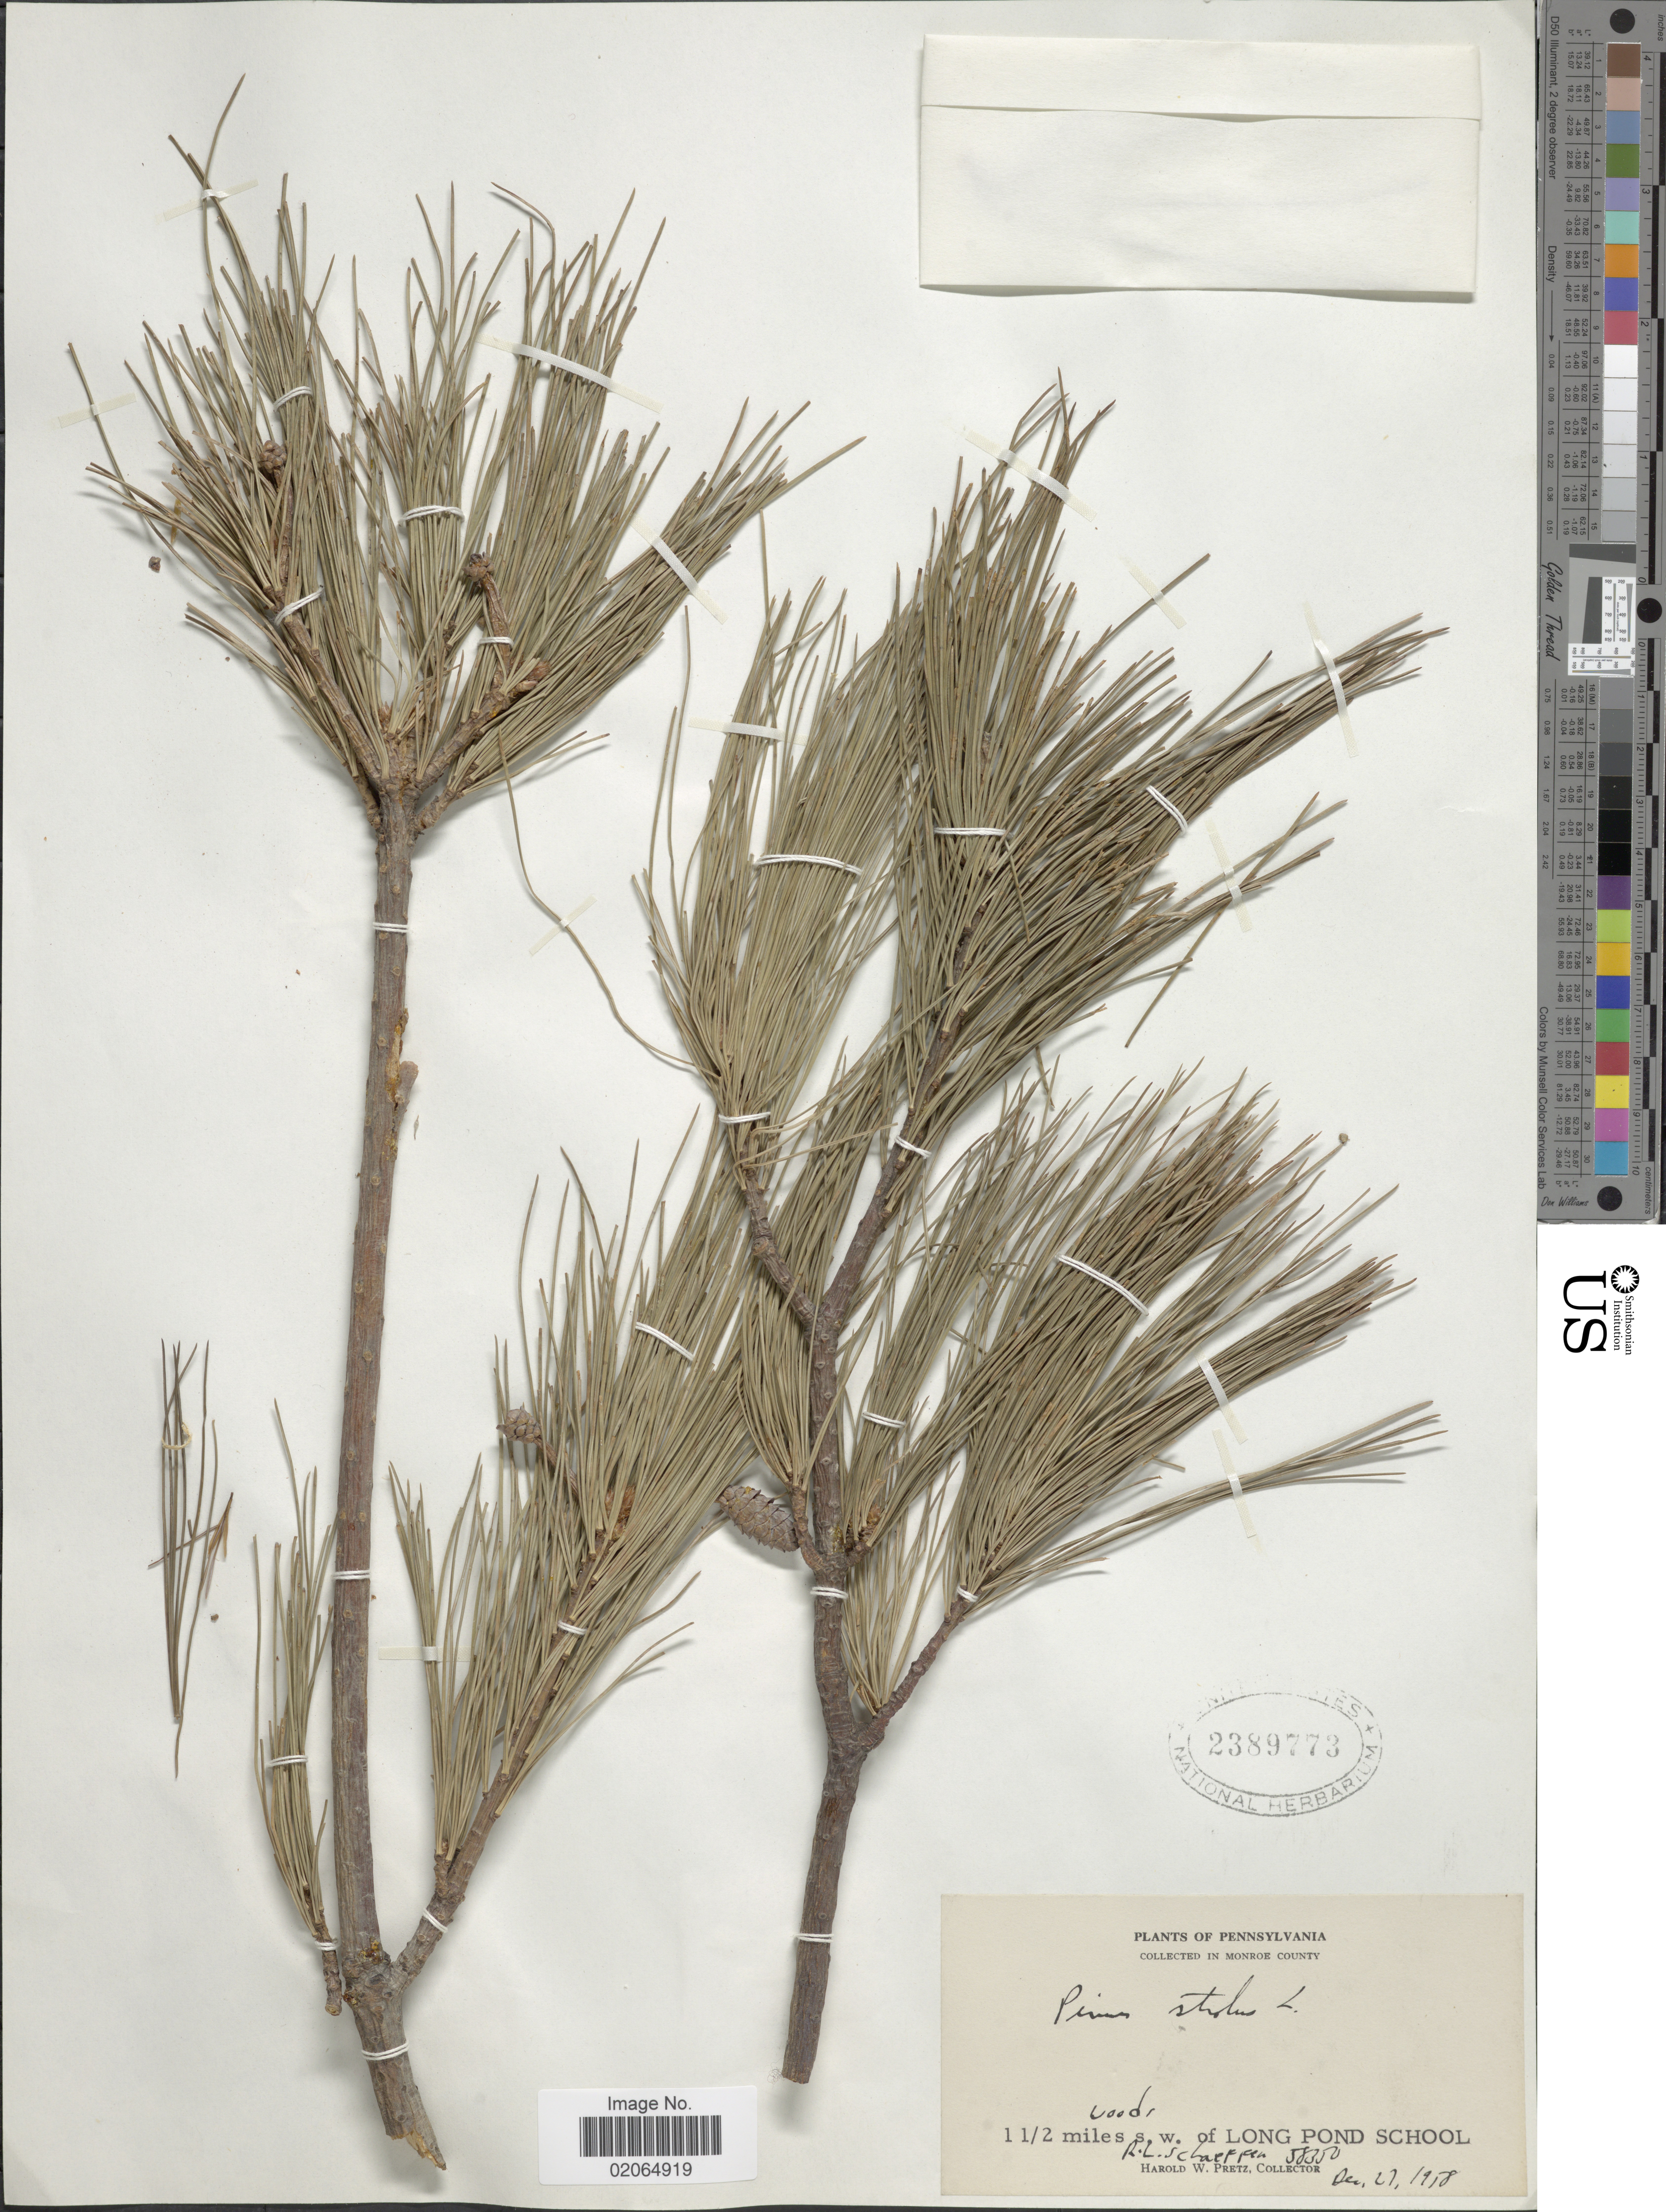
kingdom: Plantae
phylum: Tracheophyta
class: Pinopsida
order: Pinales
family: Pinaceae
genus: Pinus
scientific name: Pinus strobus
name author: L.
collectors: R. Schaeffer & H. W. Pretz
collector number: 58350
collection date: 1958-12-27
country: United States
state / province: Pennsylvania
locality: Monroe County, 1 1/2 miles s.w. of Long Pond School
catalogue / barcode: US 2389773